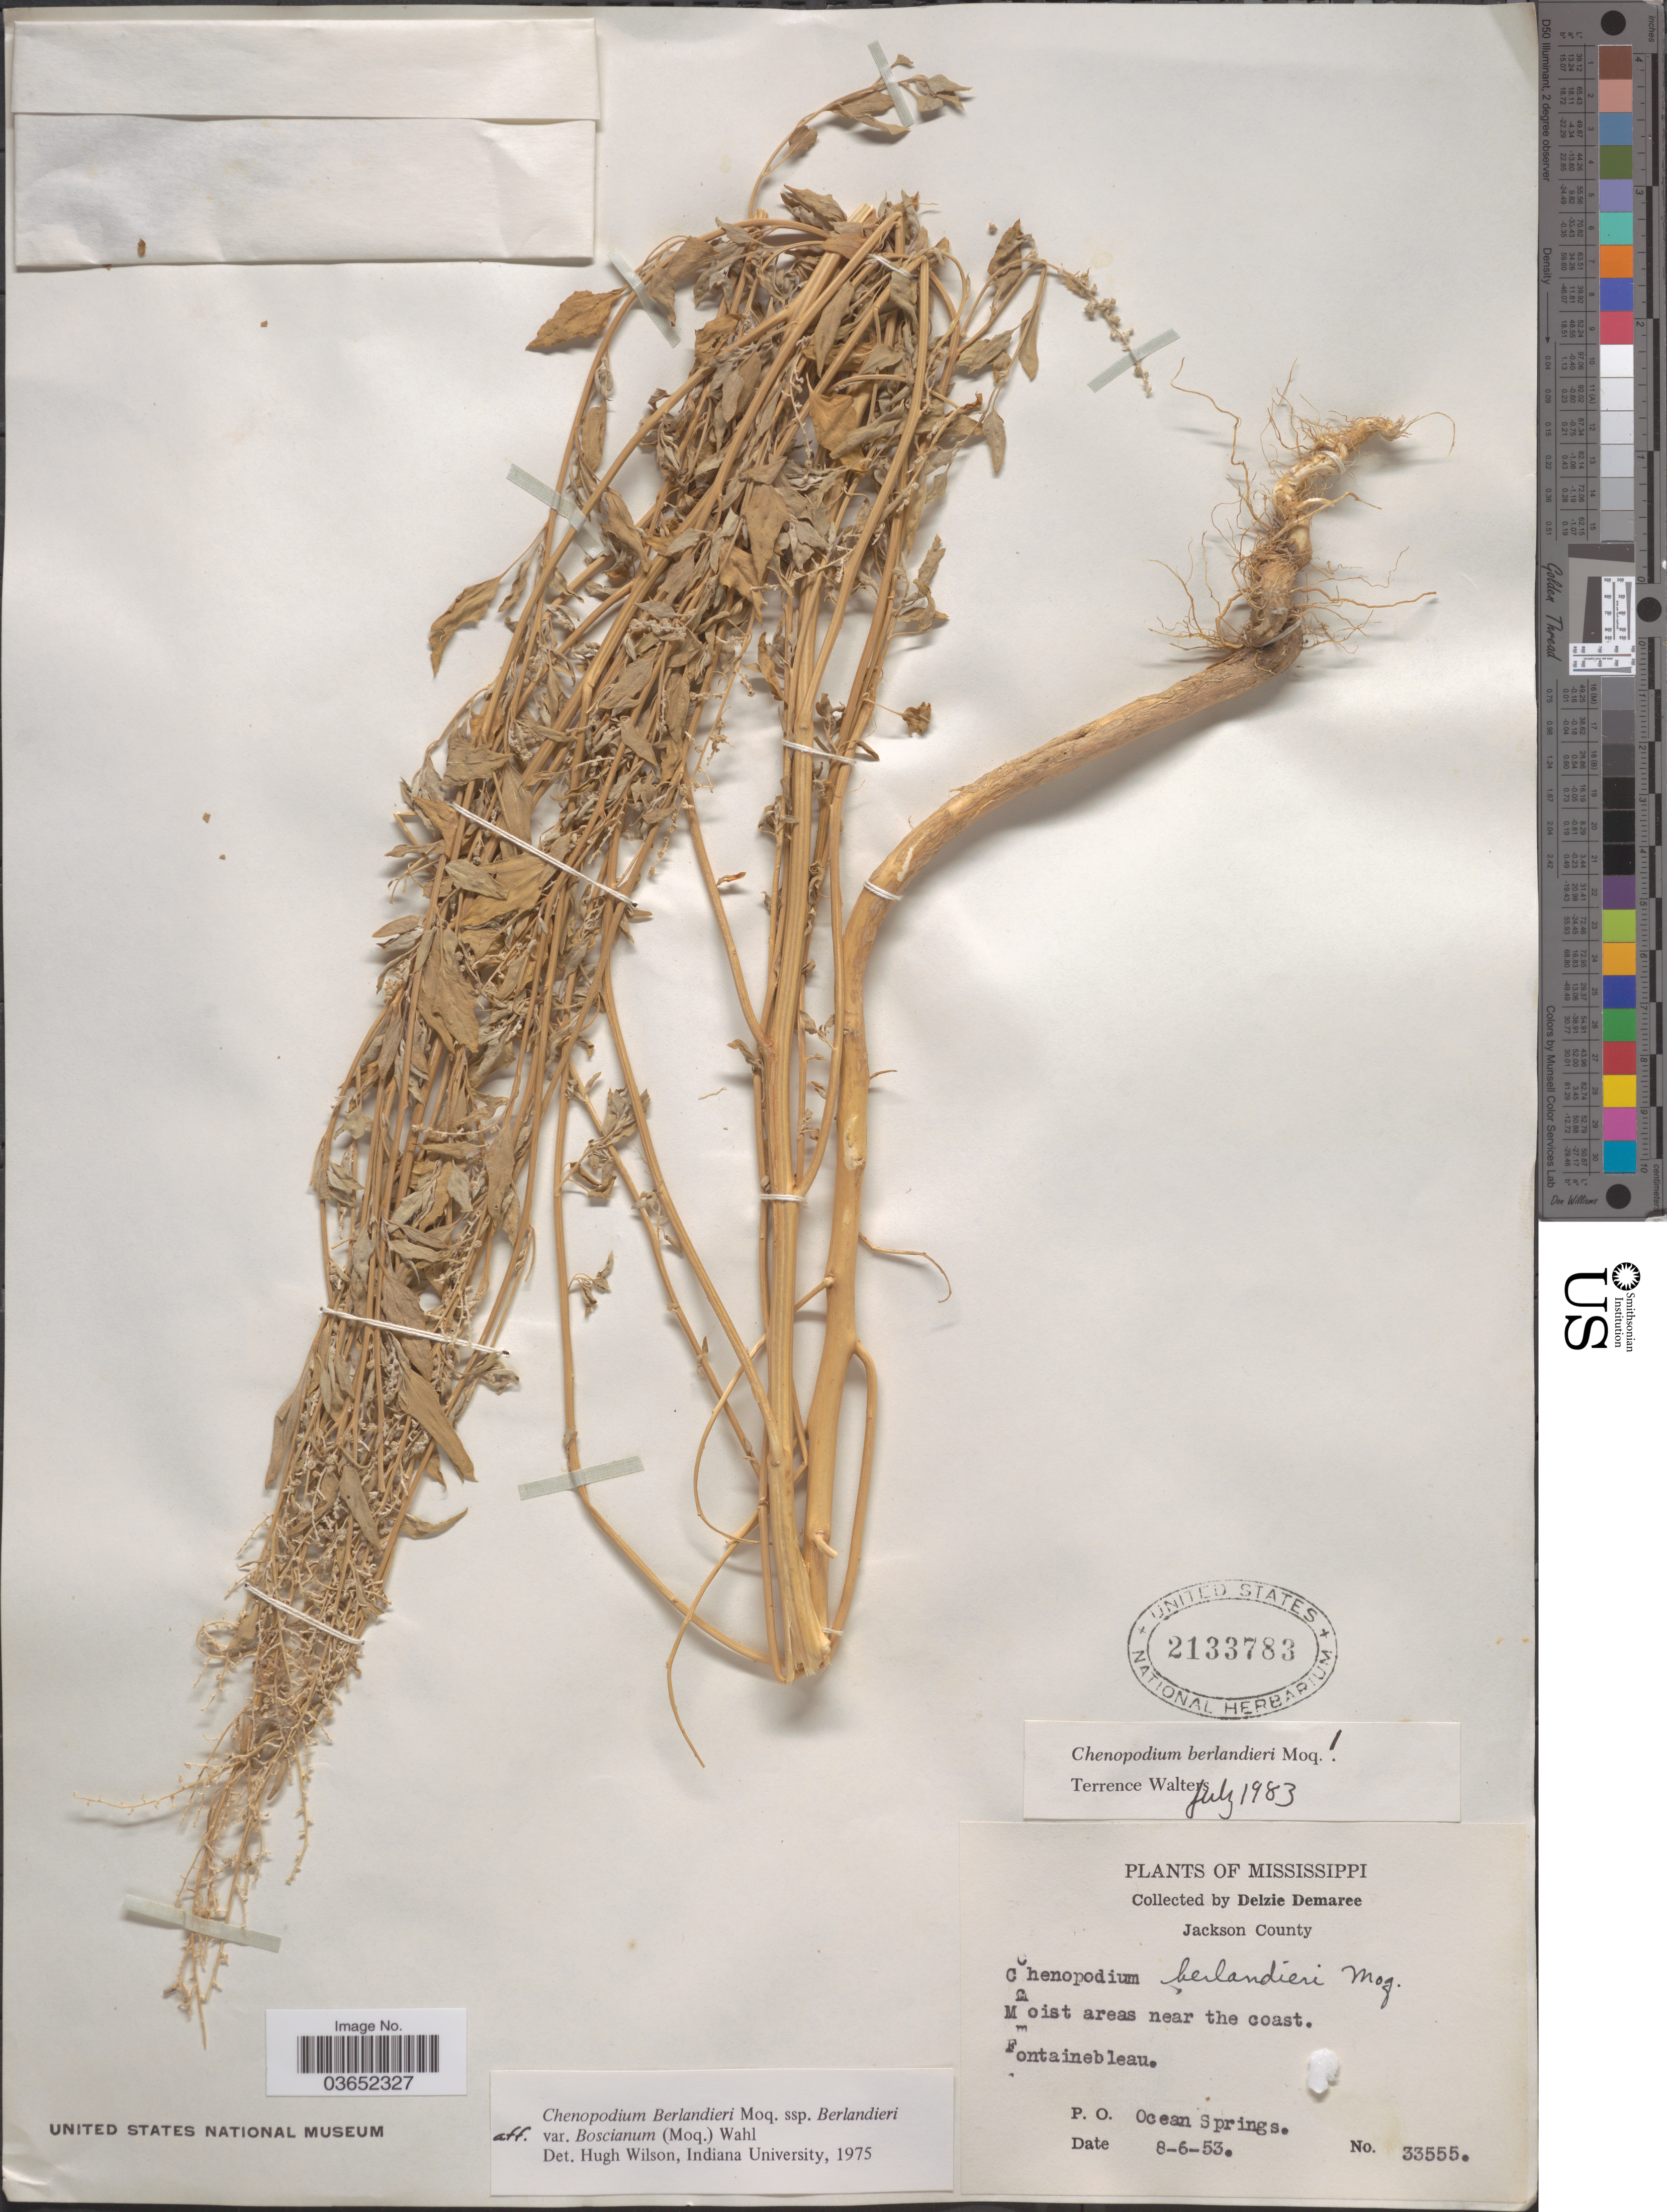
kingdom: Plantae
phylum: Tracheophyta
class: Magnoliopsida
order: Caryophyllales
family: Amaranthaceae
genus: Chenopodium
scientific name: Chenopodium berlandieri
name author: Moq.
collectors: D. Demaree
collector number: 33555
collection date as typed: Transcribed d/m/y: 6/8/53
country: United States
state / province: Mississippi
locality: Jackson County. Moist areas near the coast. Fontainebleau. P.O. Ocean Springs.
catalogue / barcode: US 2133783